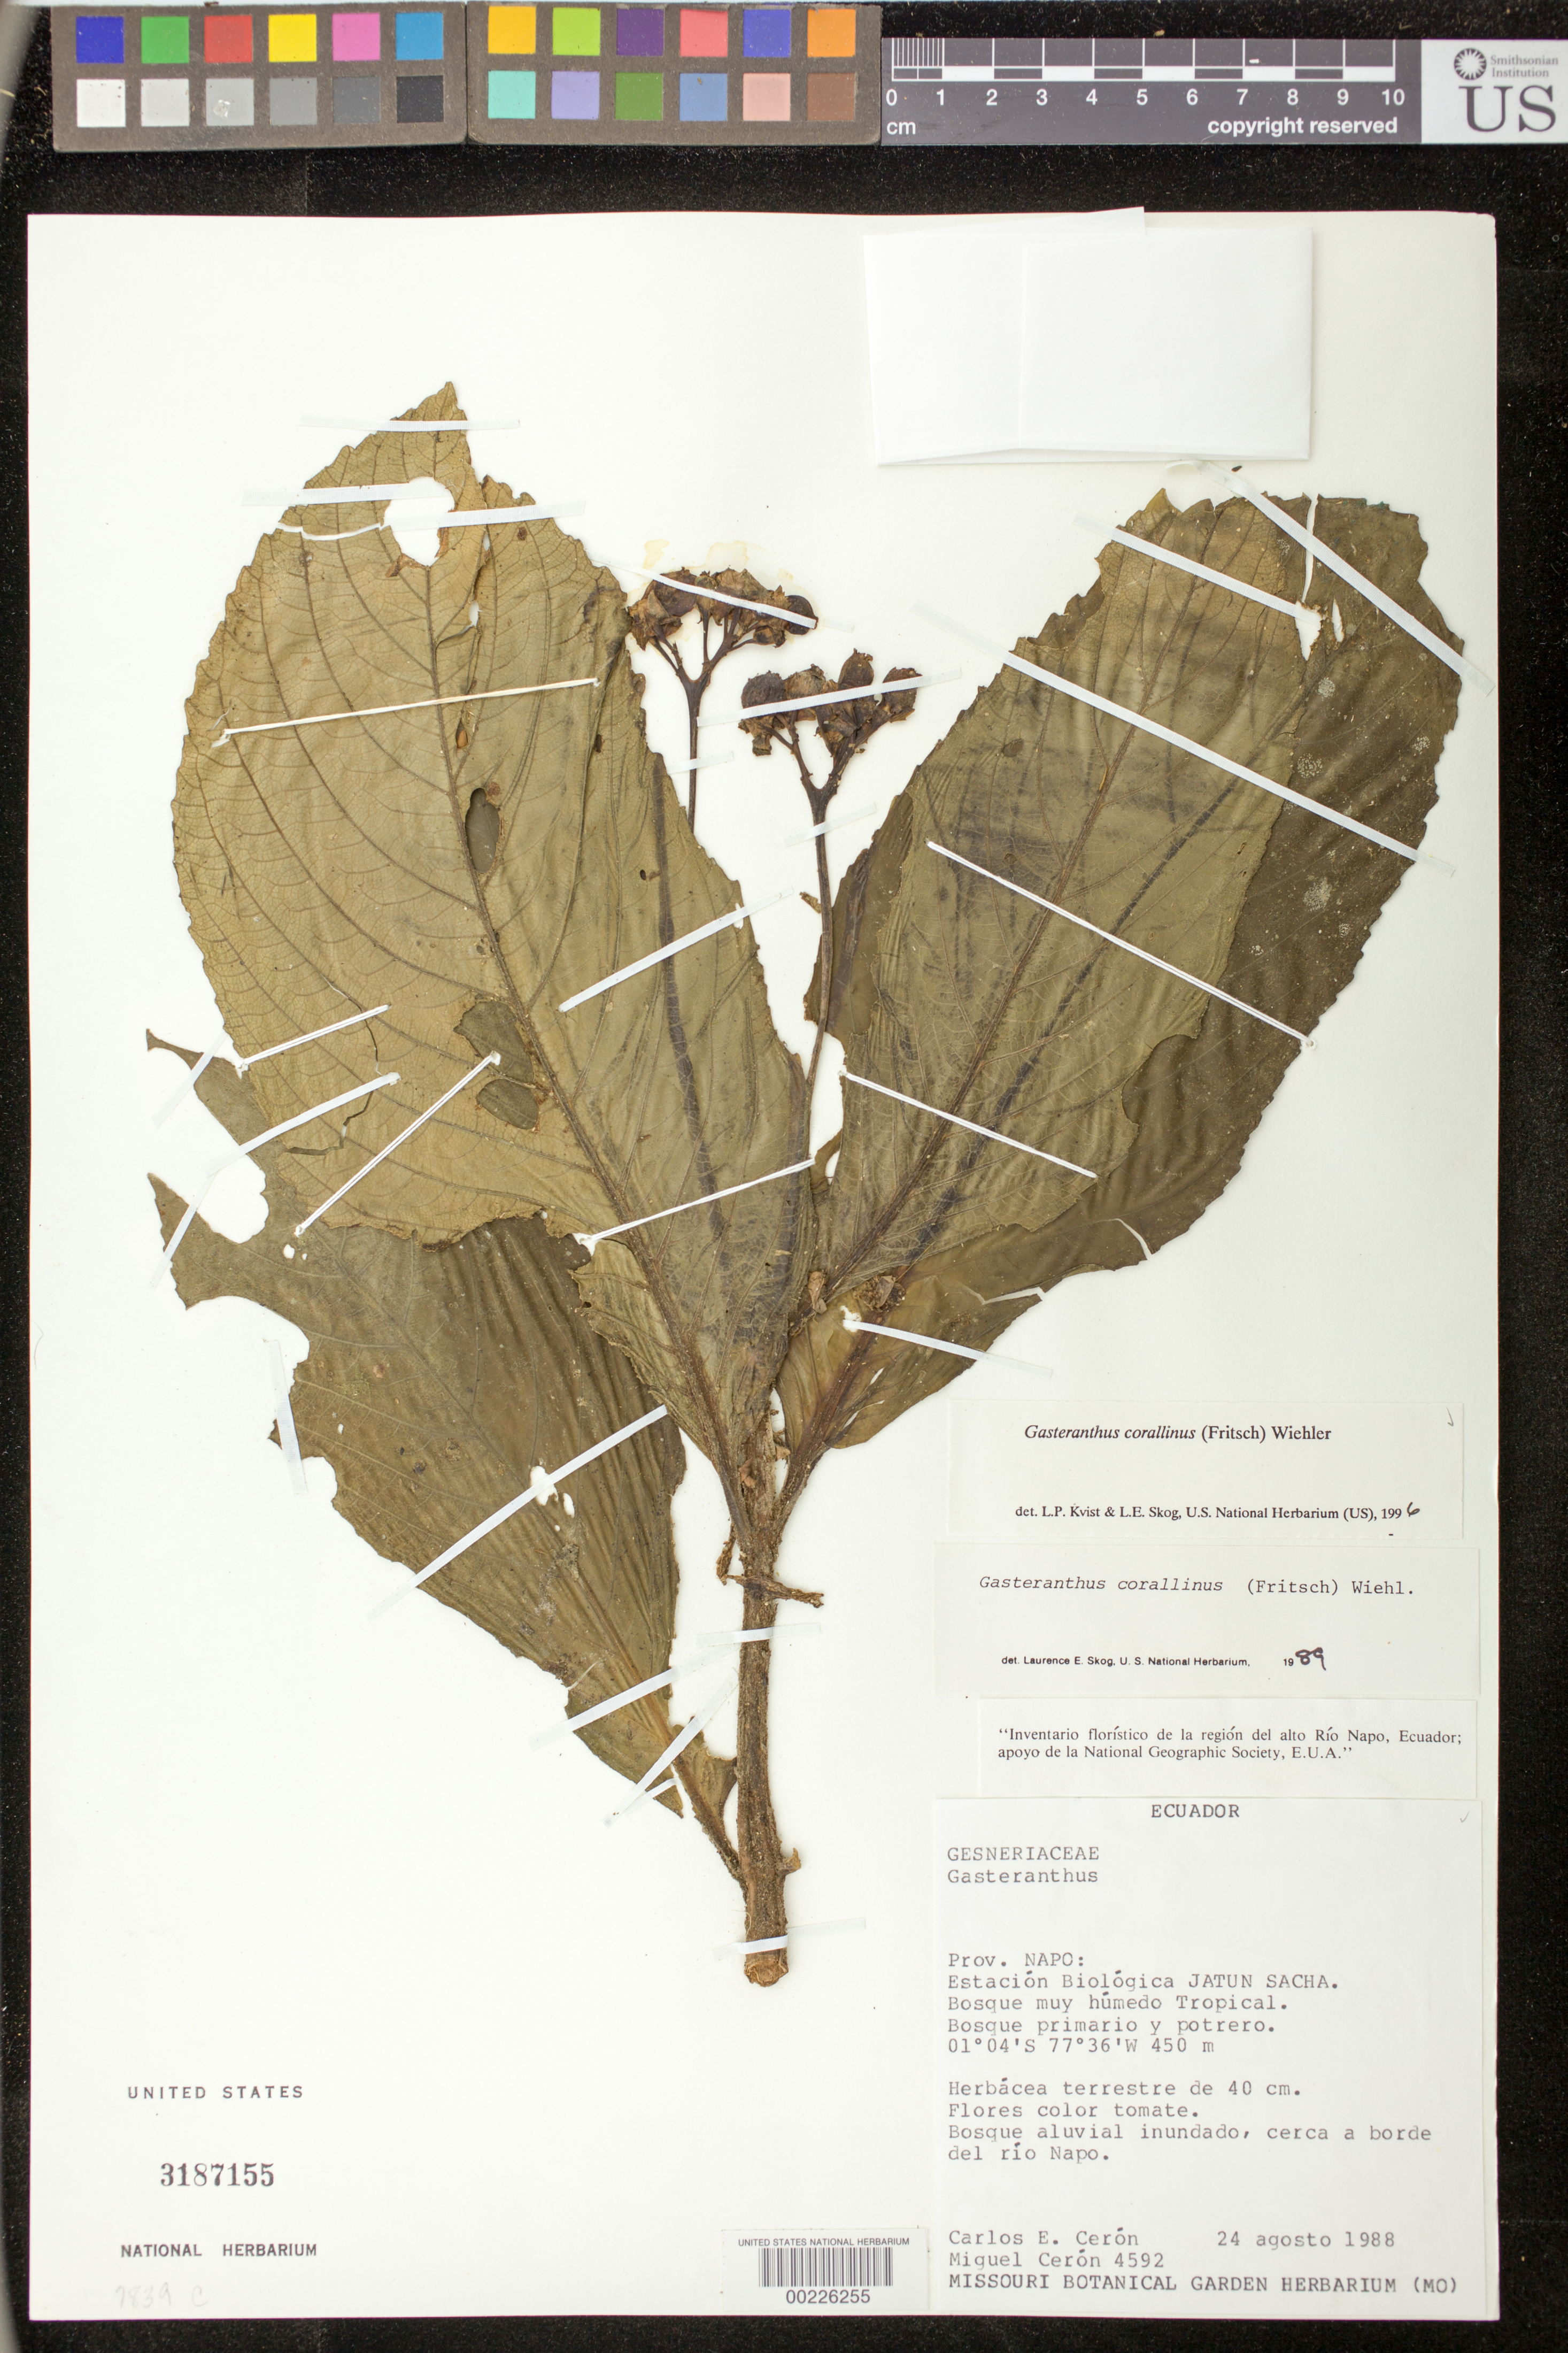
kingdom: Plantae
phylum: Tracheophyta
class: Magnoliopsida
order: Lamiales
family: Gesneriaceae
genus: Gasteranthus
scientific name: Gasteranthus corallinus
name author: (Fritsch) Wiehler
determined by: Skog, Laurence E.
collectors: C. E. Cerón M. & M. Cerón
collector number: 4592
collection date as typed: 24 Aug 1988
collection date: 1988-08-24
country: Ecuador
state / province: Napo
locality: Estación Biológica Jatun Sacha, cerca a borde del río Napo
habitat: Bosque muy húmedo tropical; bosque primario y potrero; bosque aluvial inundado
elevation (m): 450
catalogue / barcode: US 3187155